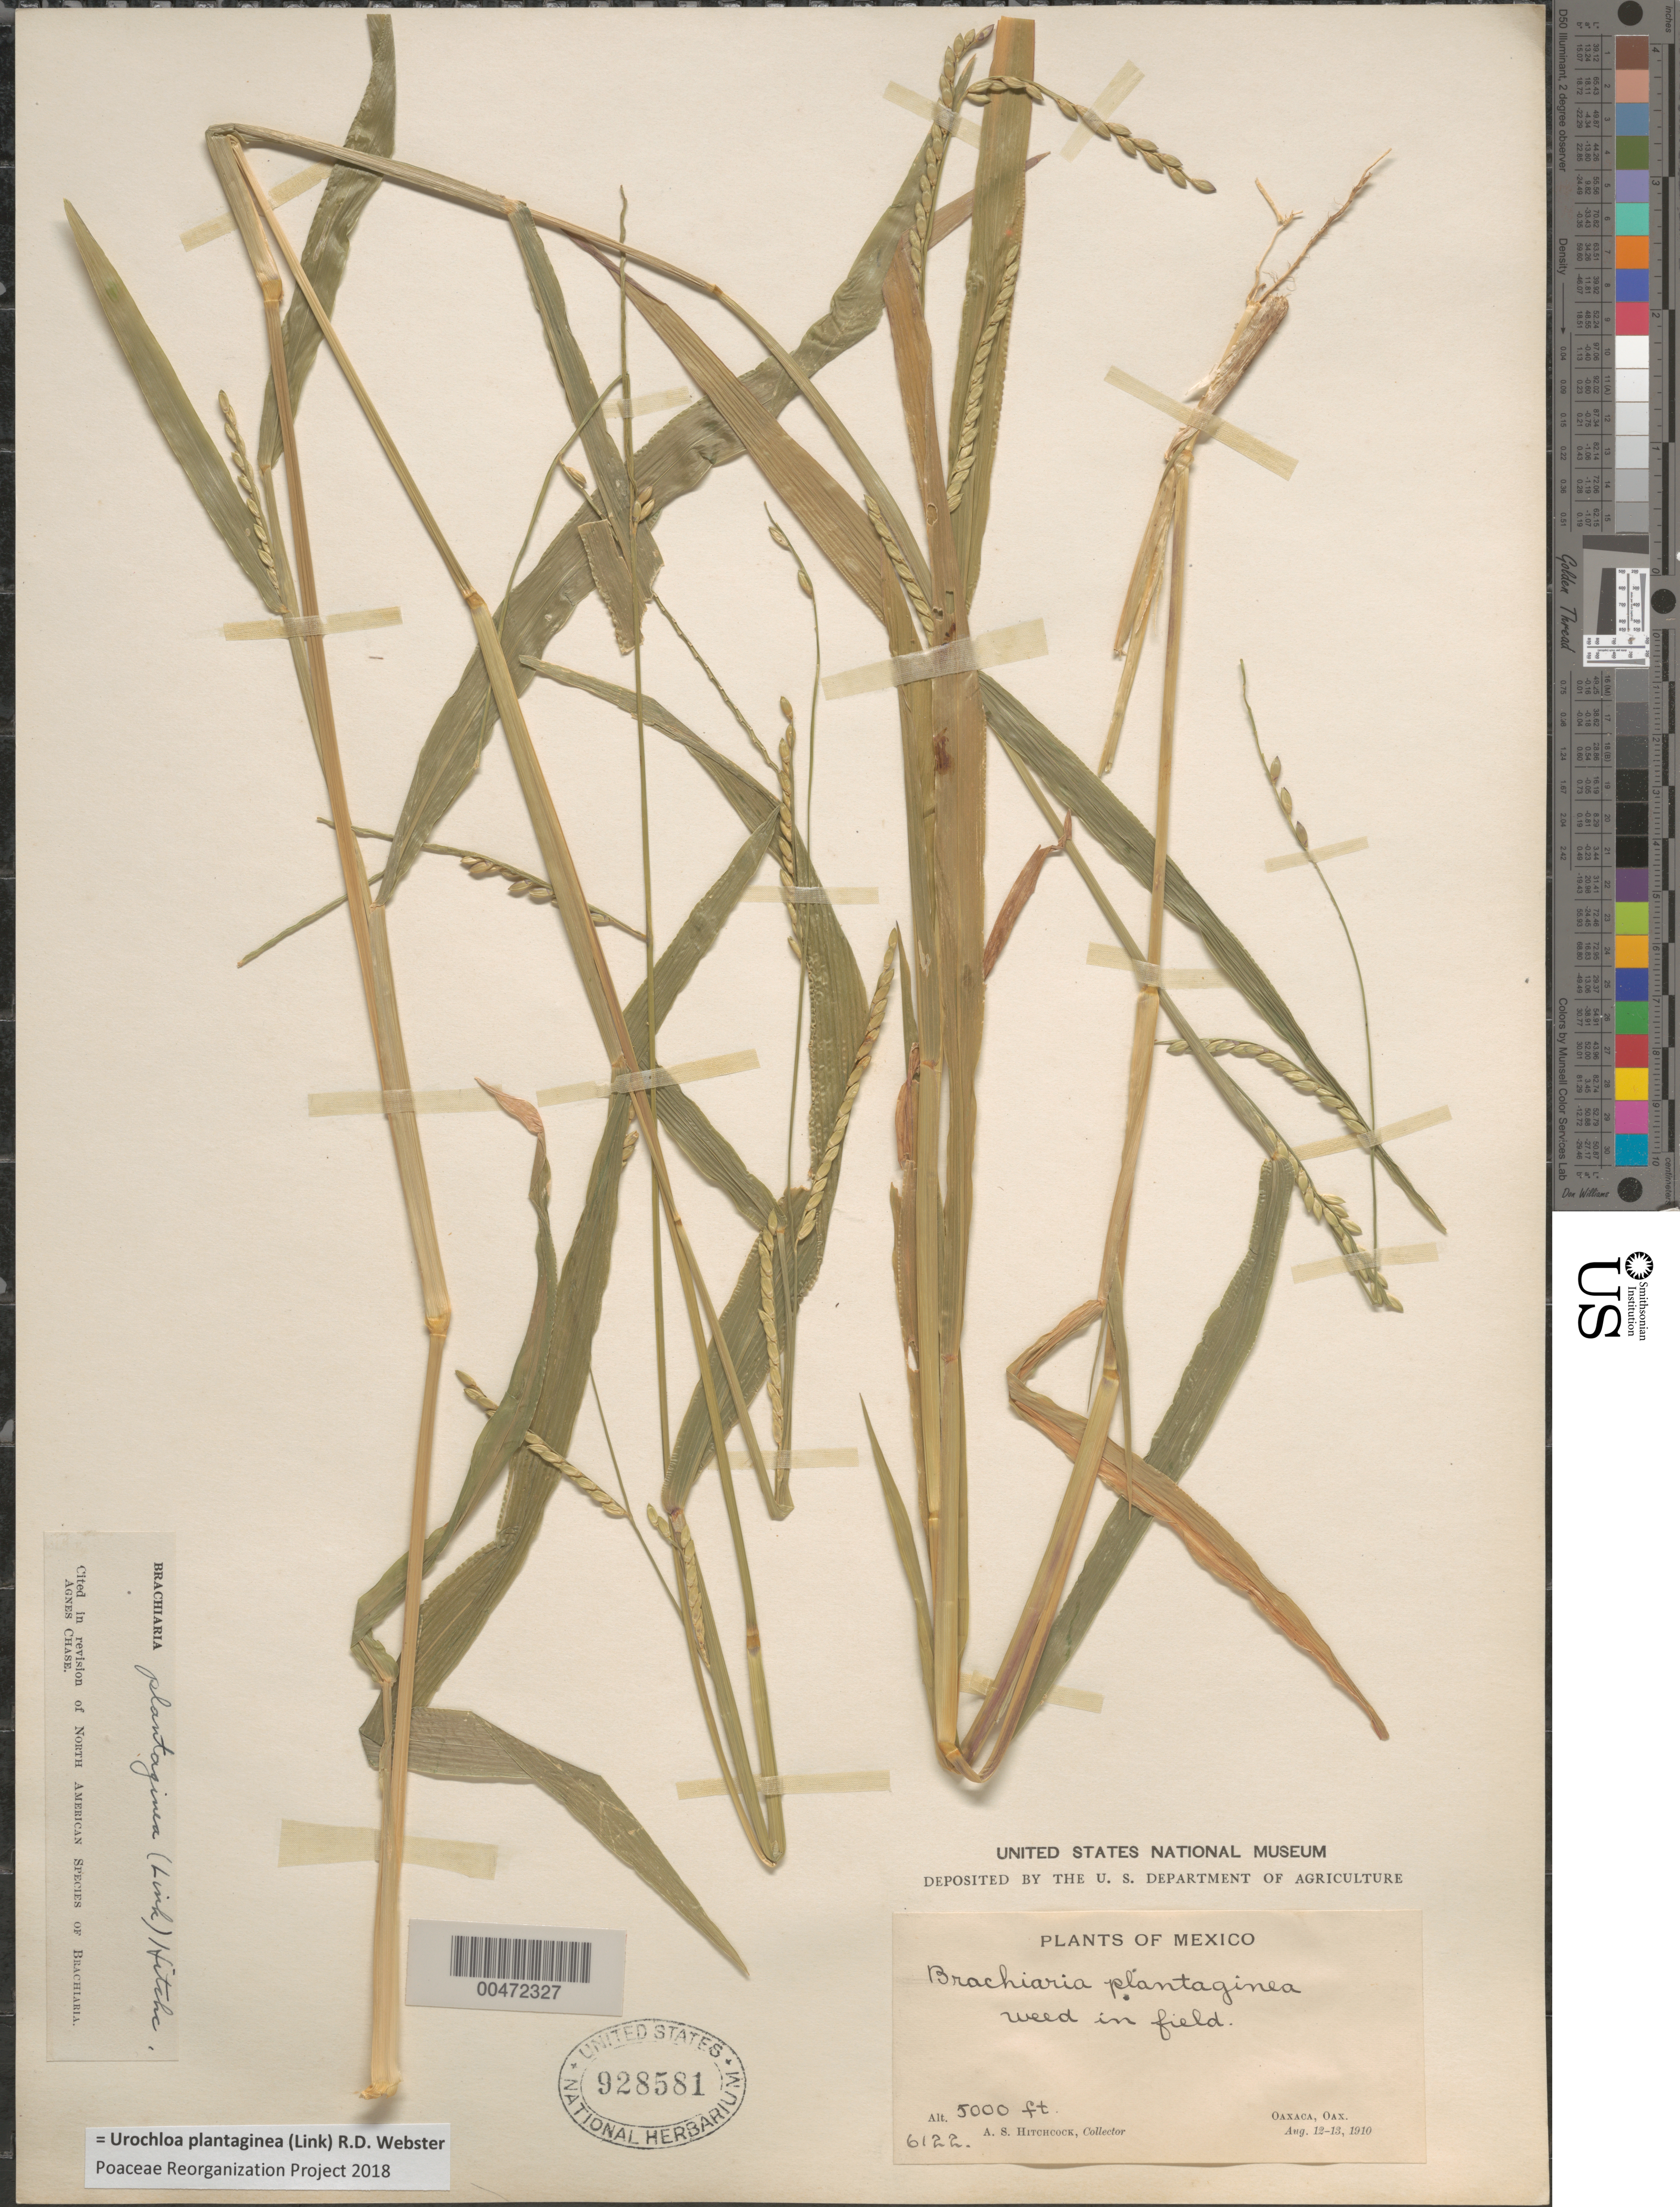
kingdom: Plantae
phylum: Tracheophyta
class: Liliopsida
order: Poales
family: Poaceae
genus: Urochloa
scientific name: Urochloa plantiginea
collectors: A. S. Hitchcock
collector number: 6122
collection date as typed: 12 Aug 1910 to 13 Aug 1910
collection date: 1910-08-12/1910-08-13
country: Mexico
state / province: Oaxaca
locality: Oaxaca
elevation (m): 1524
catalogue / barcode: US 928581